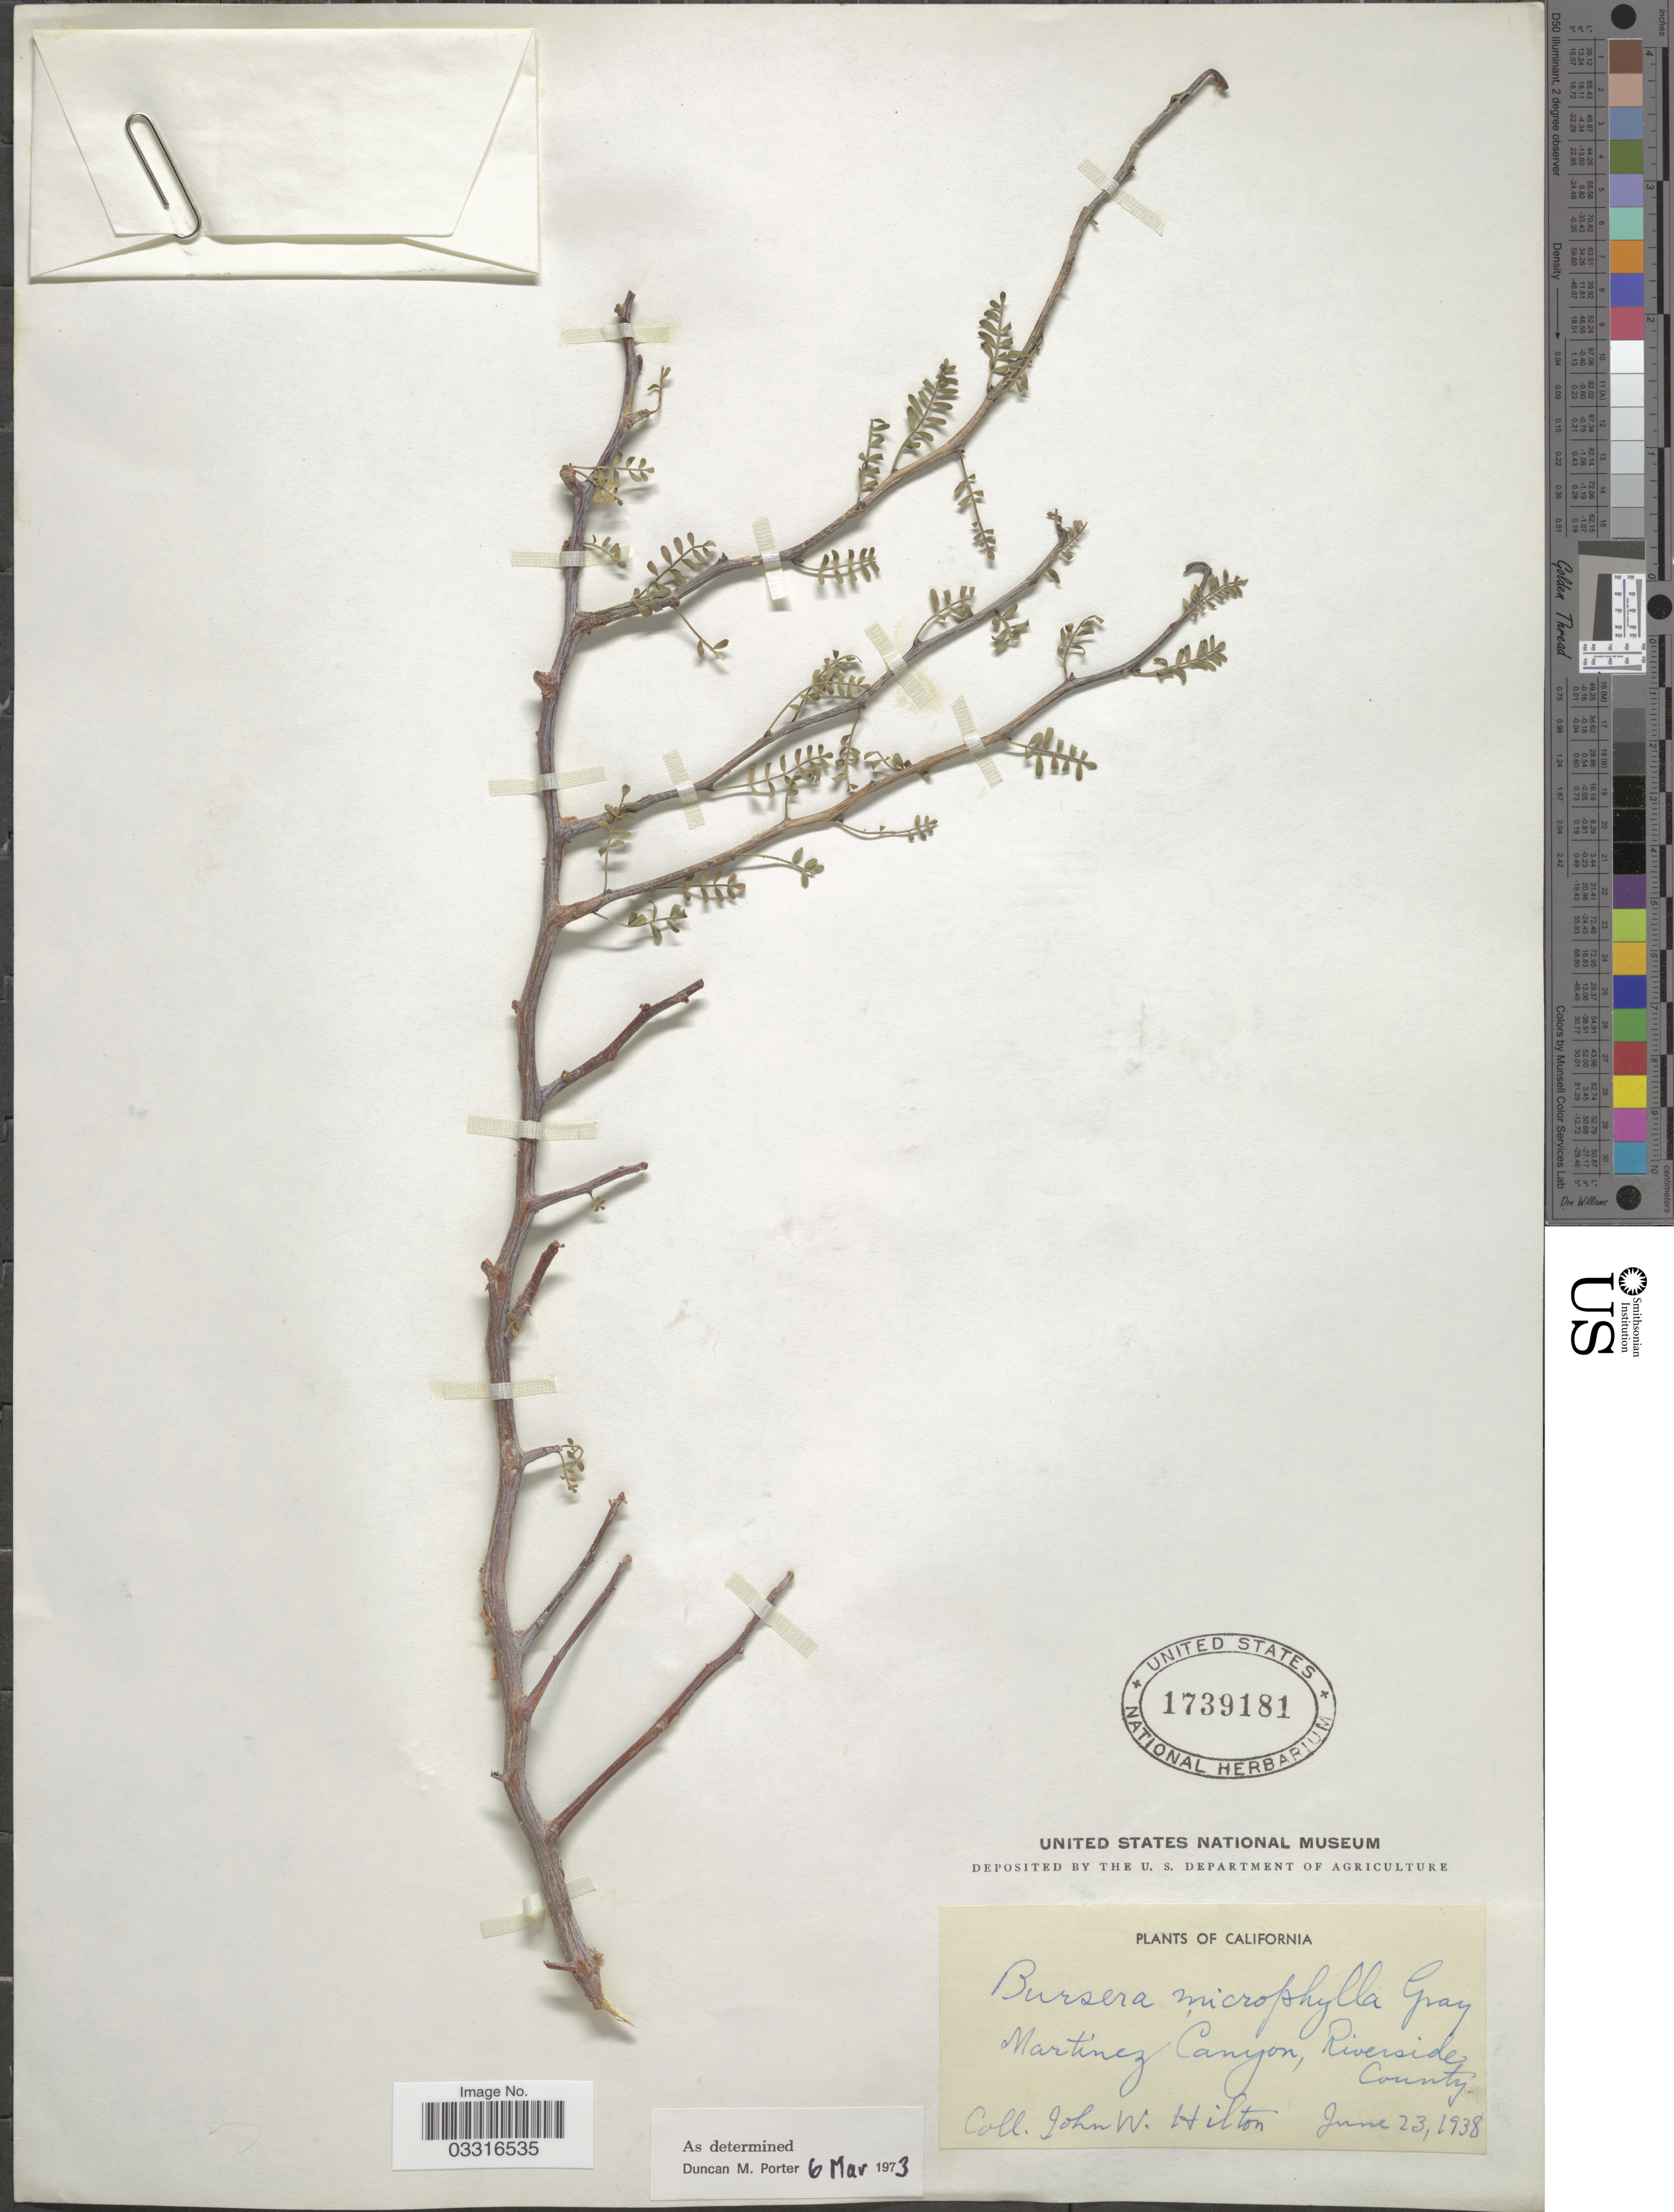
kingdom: Plantae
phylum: Tracheophyta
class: Magnoliopsida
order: Sapindales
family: Burseraceae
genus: Bursera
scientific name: Bursera microphylla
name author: A. Gray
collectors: J. Hilton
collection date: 1938-06-23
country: United States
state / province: California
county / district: Riverside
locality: Martinez Canyon, Riverside County.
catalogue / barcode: US 1739181